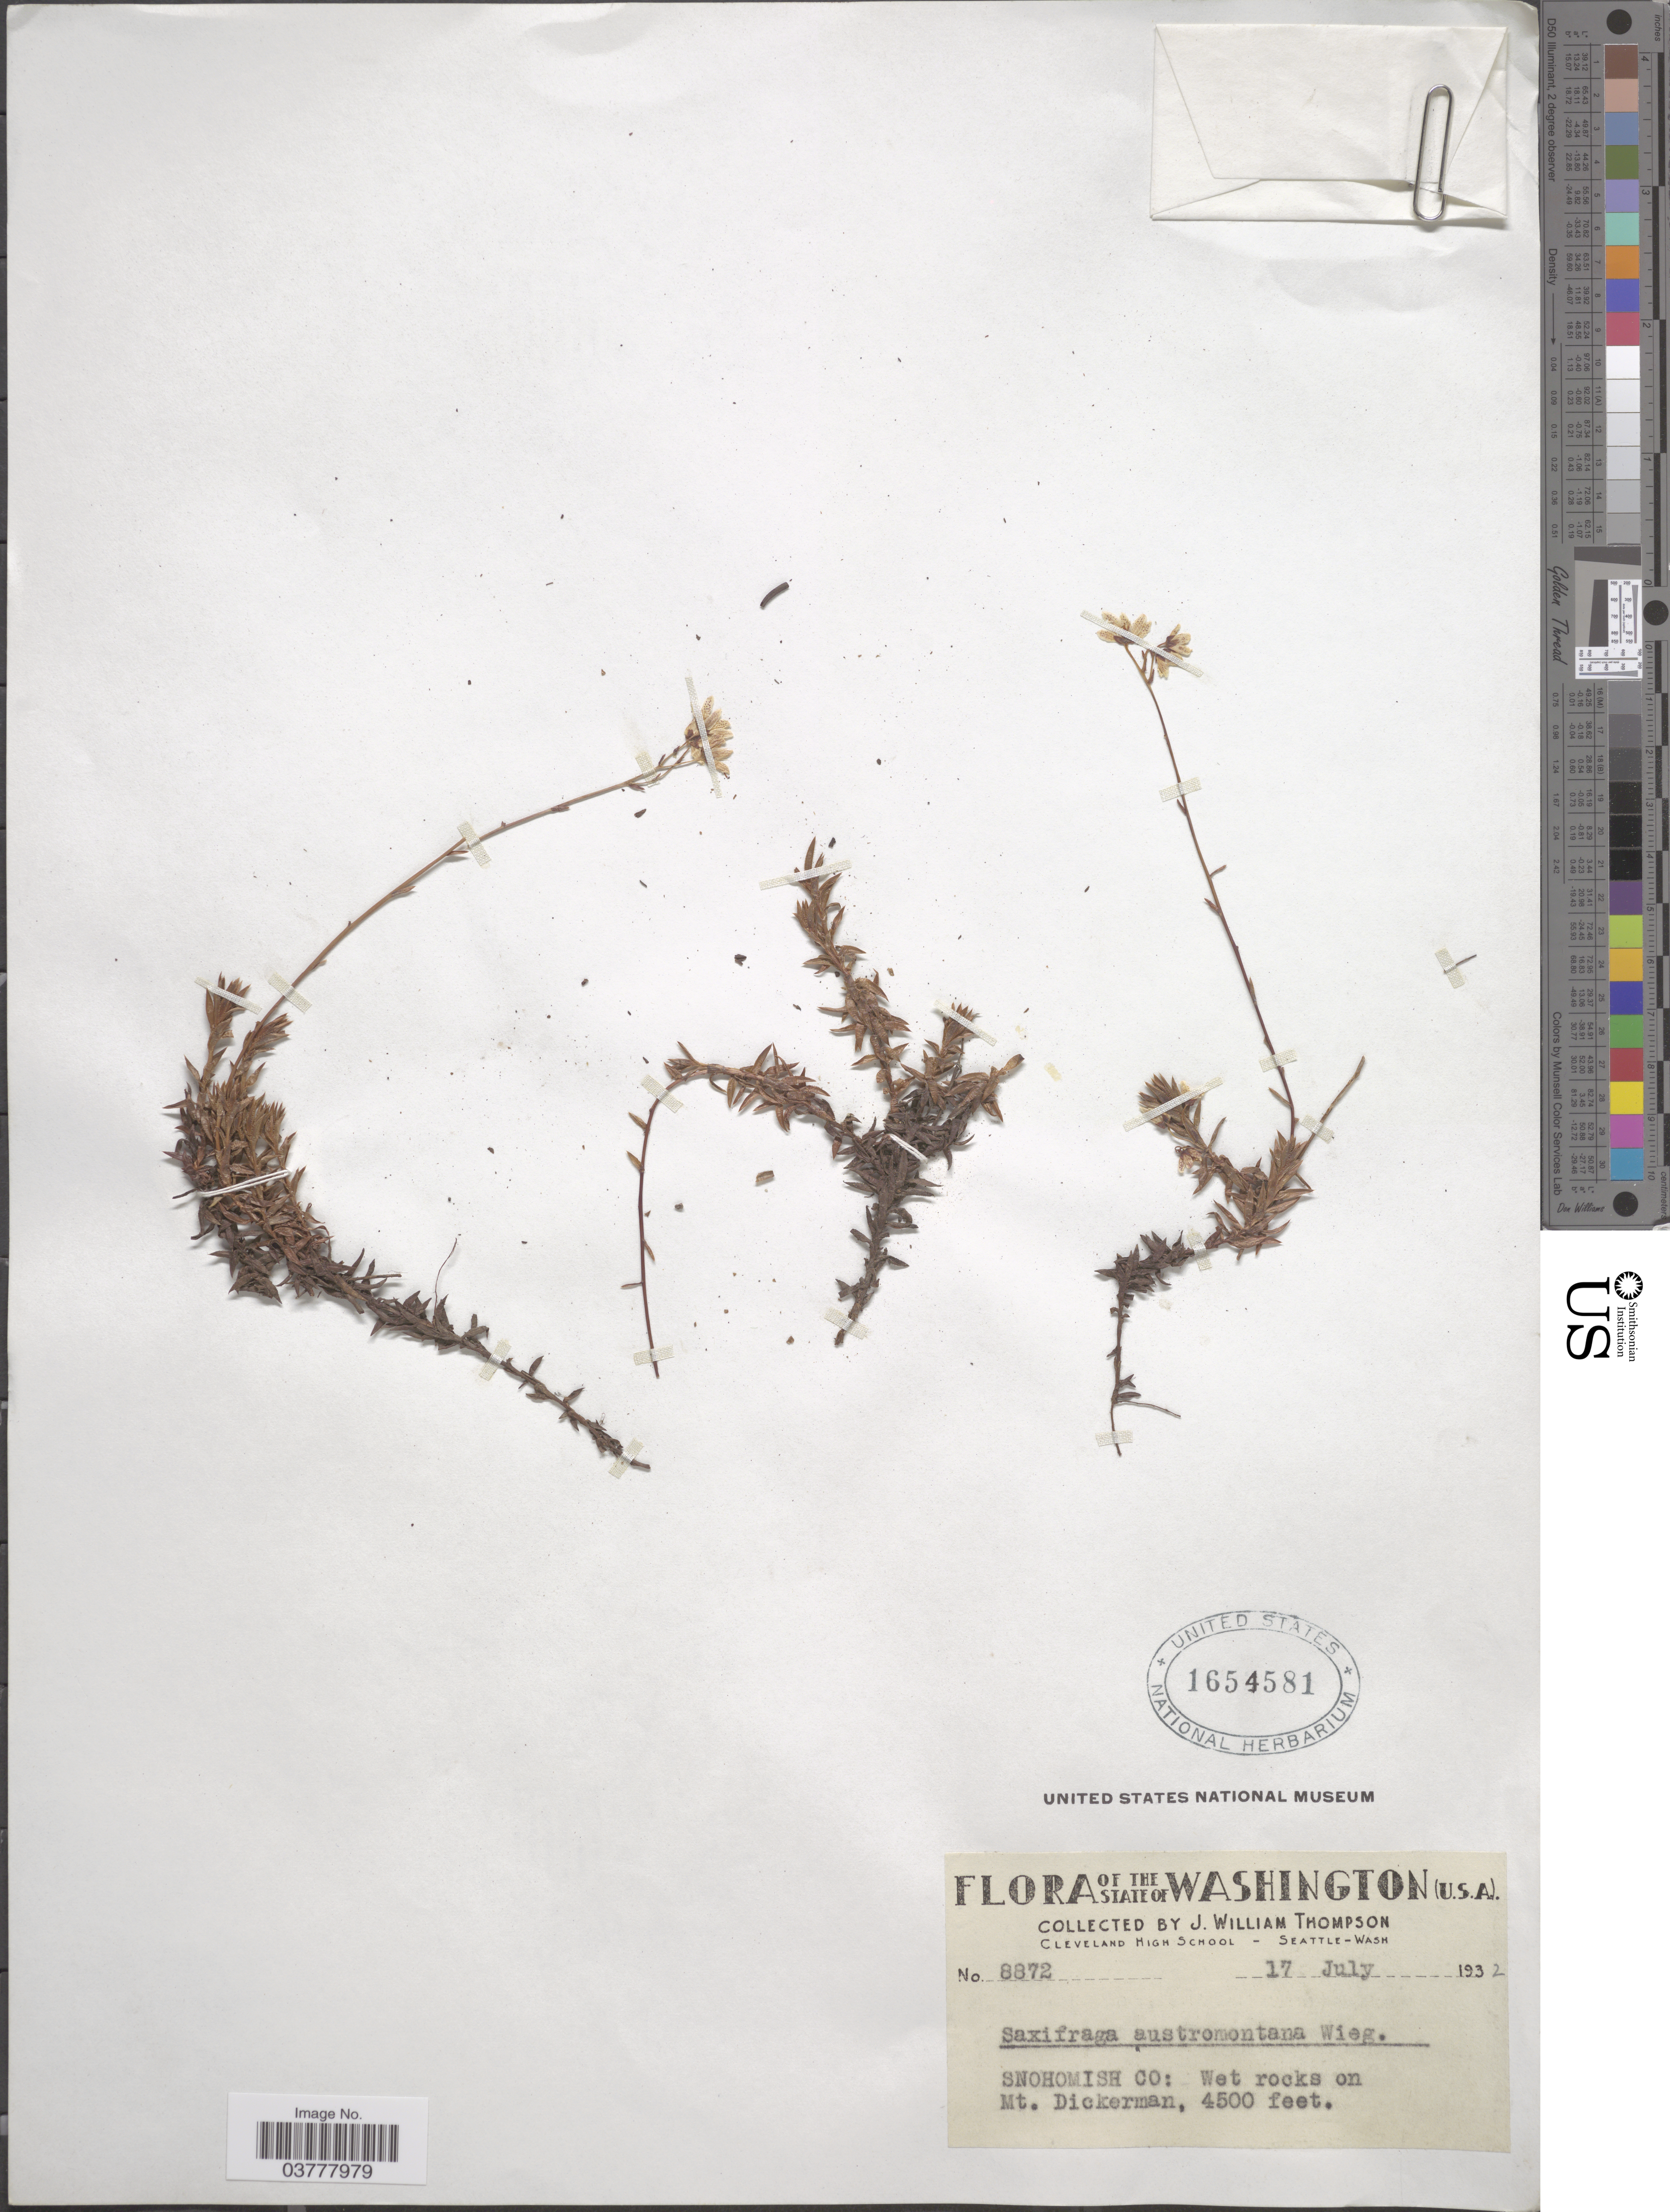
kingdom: Plantae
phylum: Tracheophyta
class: Magnoliopsida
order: Saxifragales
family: Saxifragaceae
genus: Saxifraga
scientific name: Saxifraga bronchialis subsp. austromontana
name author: (Wiegand) Piper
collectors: J. W. Thompson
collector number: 8872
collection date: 1932-07-17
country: United States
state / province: Washington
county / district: Snohomish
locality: Snohomish Co: Wet rocks on Mt. Dickerman.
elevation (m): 1372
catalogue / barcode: US 1654581